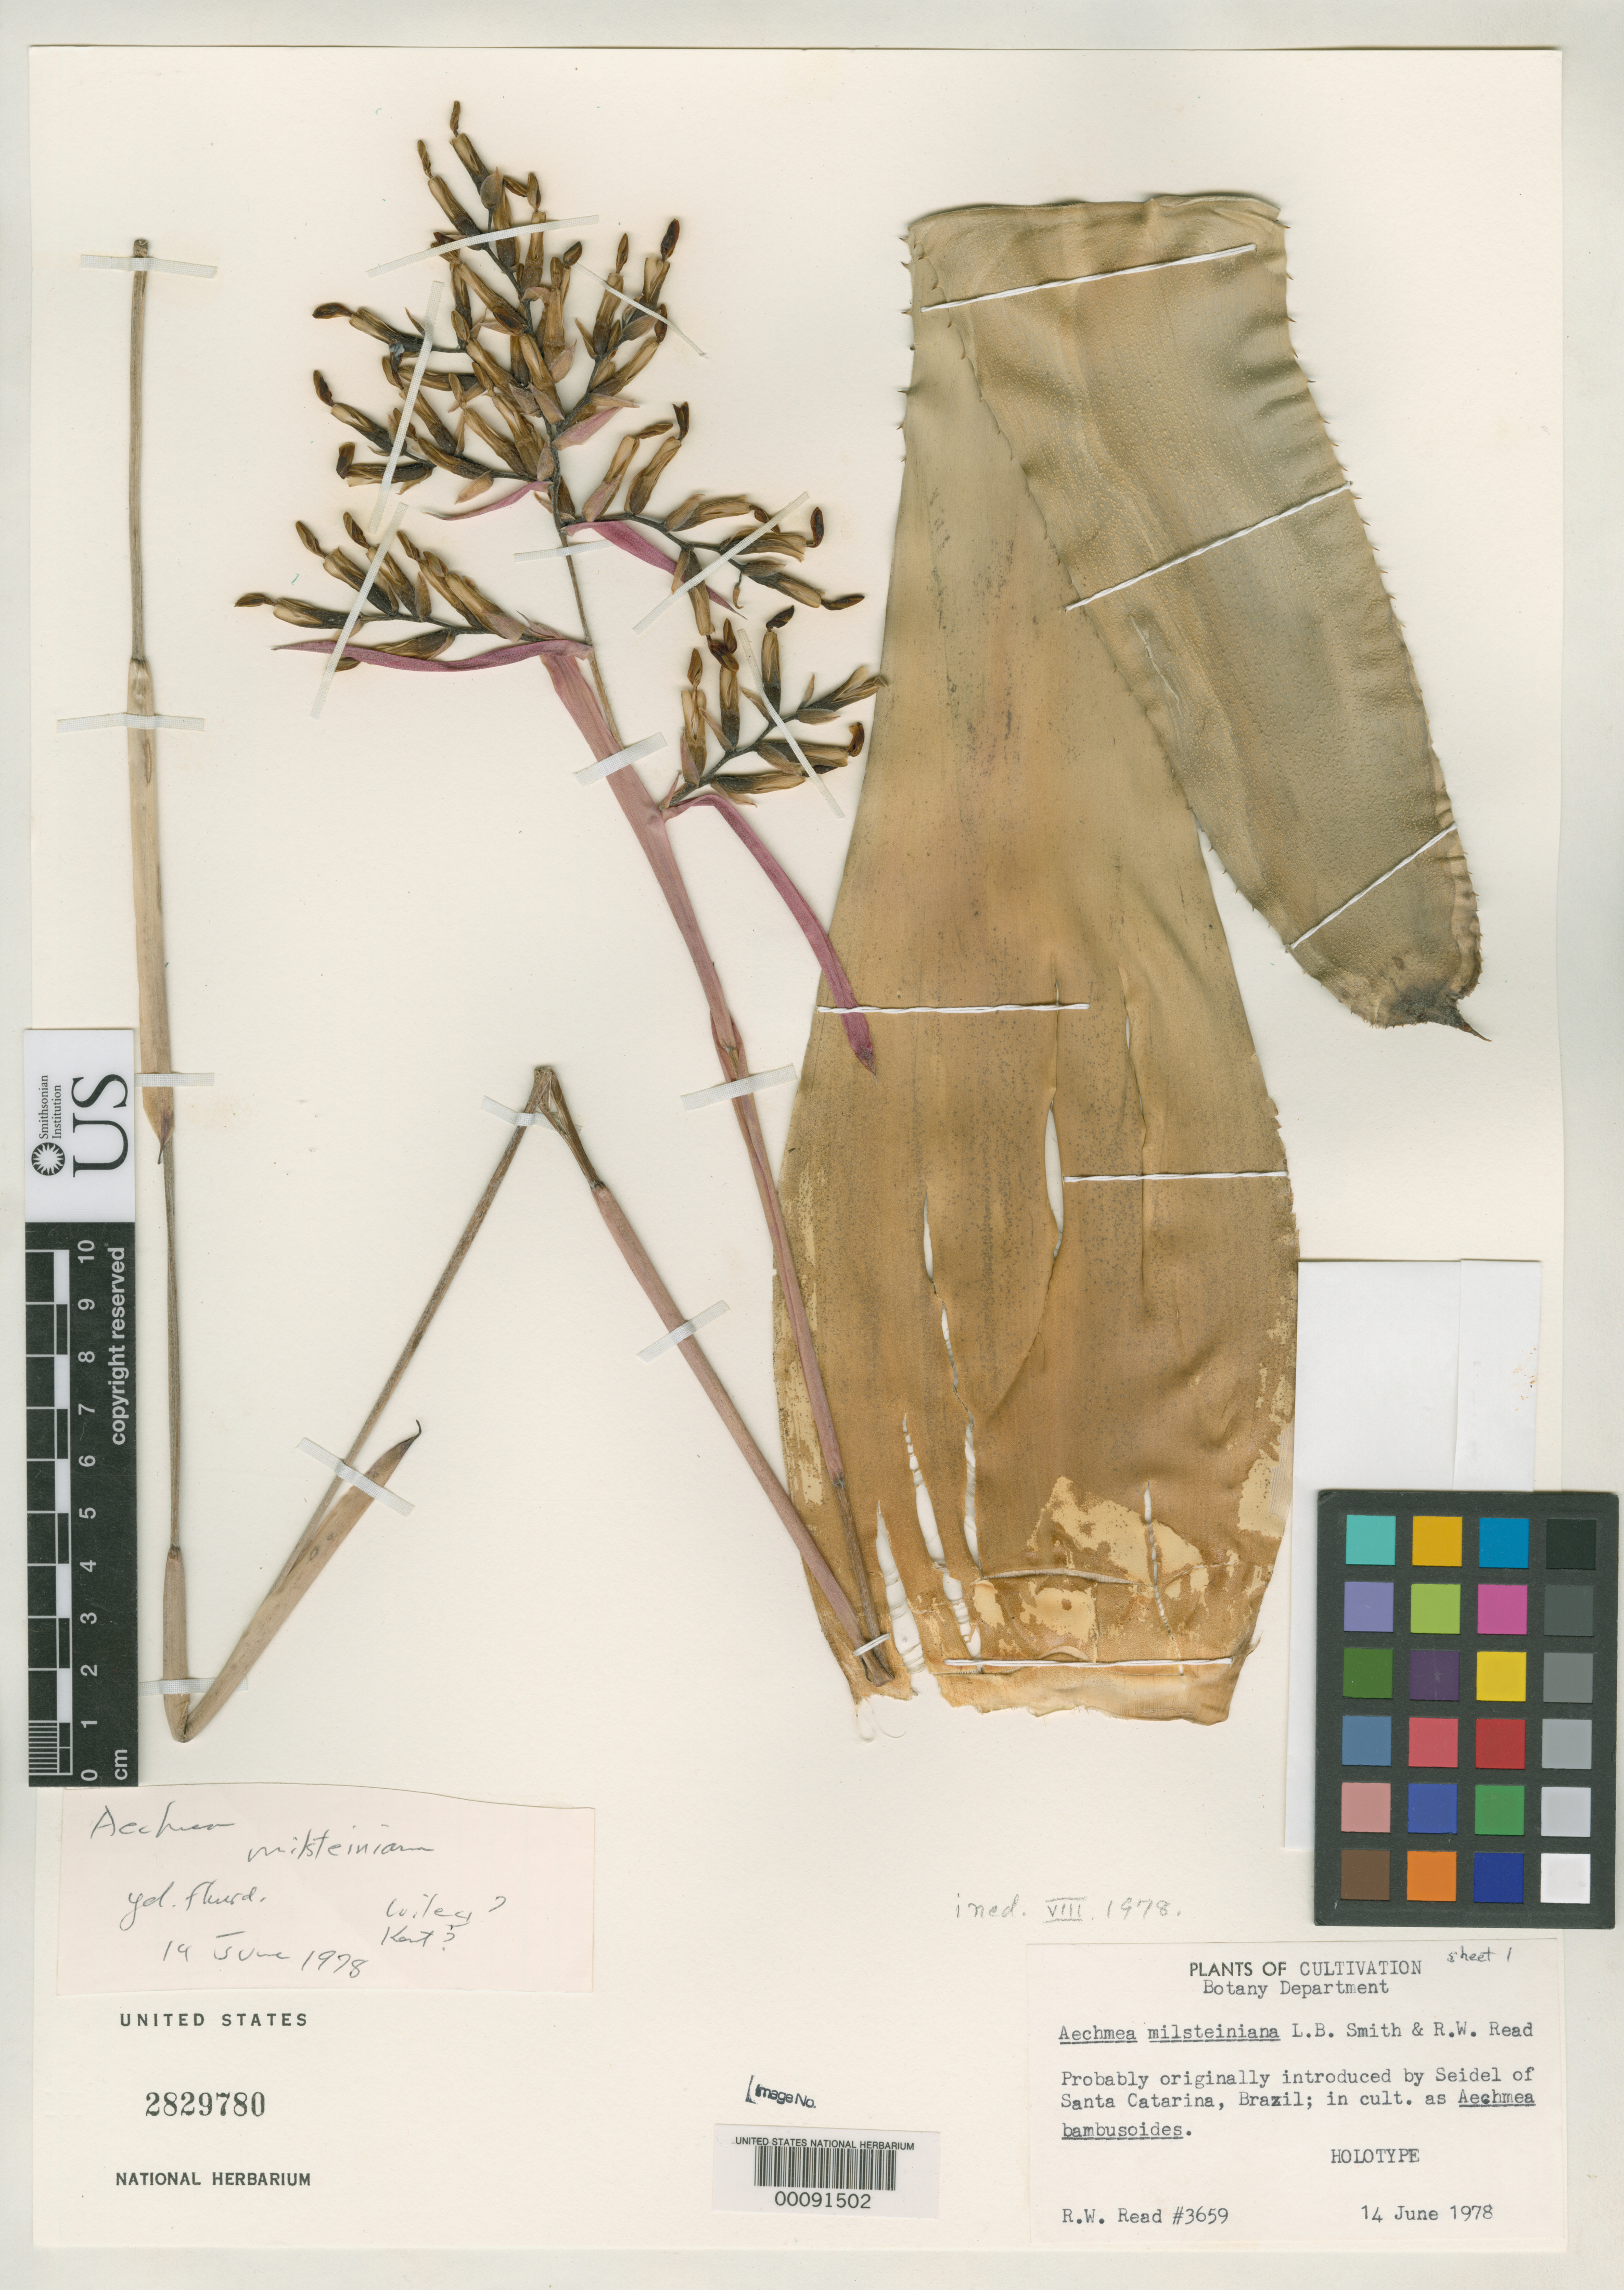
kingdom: Plantae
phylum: Tracheophyta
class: Liliopsida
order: Poales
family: Bromeliaceae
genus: Aechmea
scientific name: Aechmea milsteiniana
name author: L.B. Sm. & Read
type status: Holotype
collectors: R. W. Read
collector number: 3659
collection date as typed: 14 Jun 1978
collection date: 1978-06-14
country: Brazil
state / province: Minas Gerais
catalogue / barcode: US 2829780